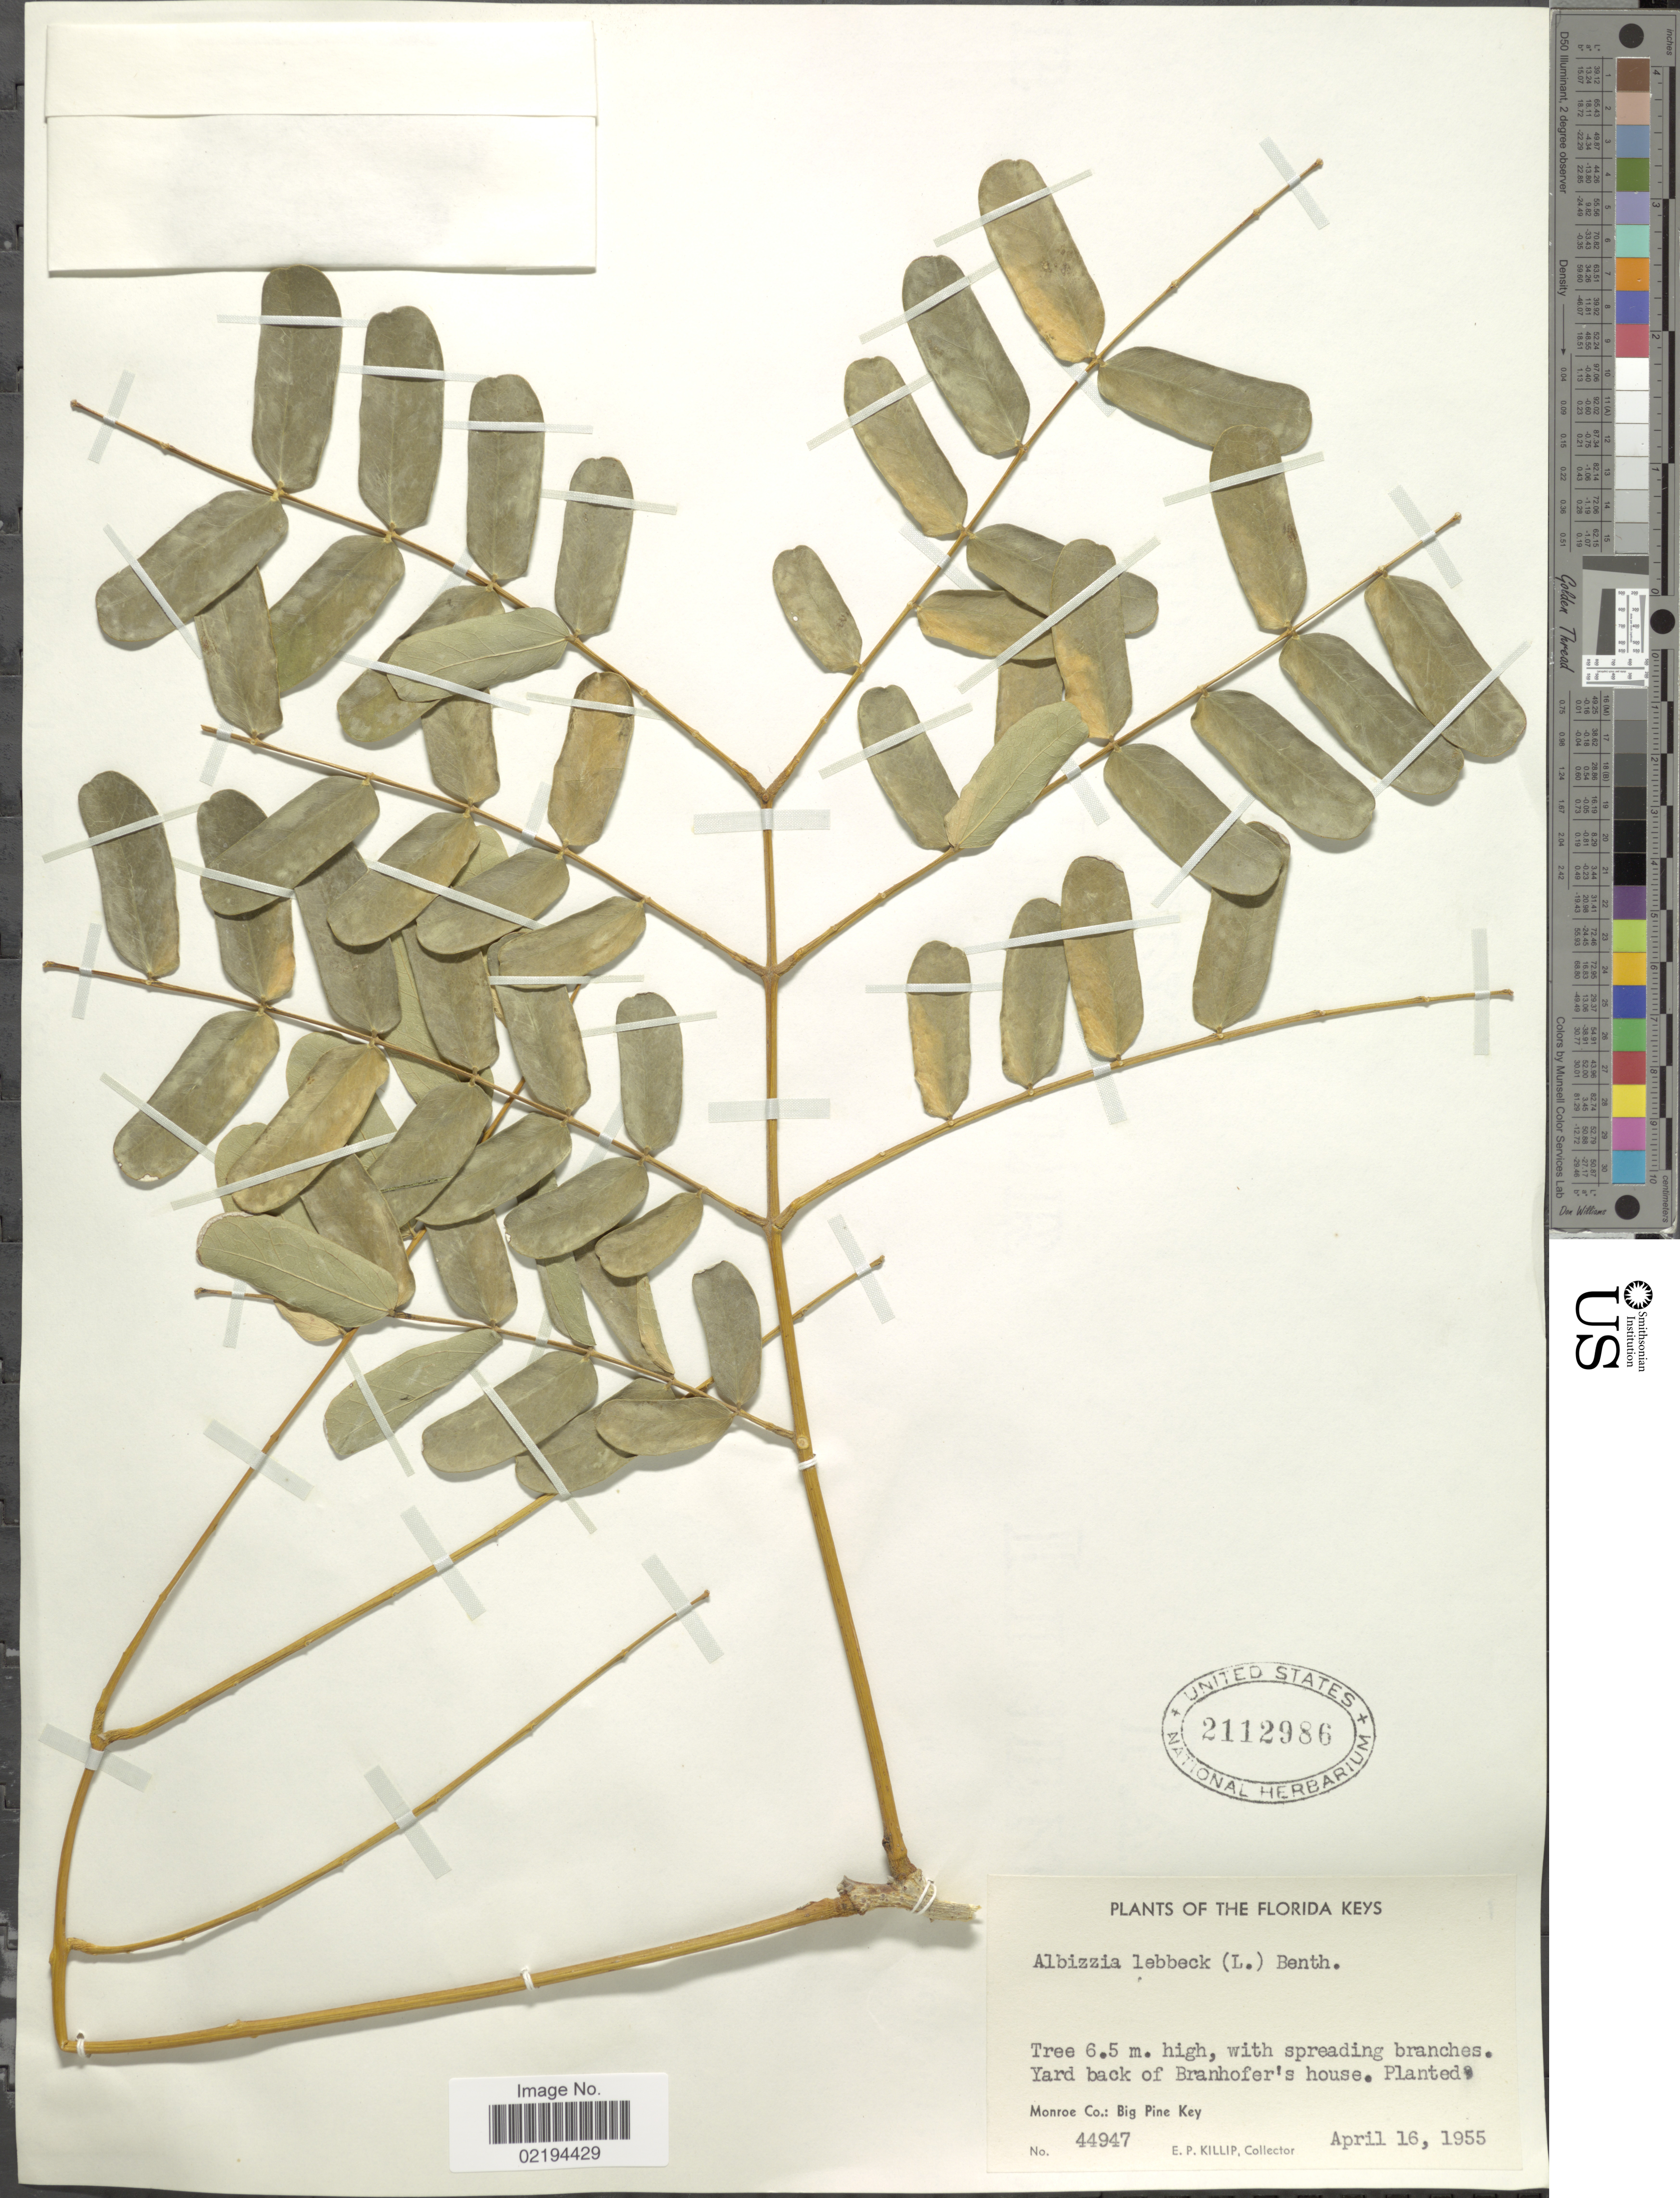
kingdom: Plantae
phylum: Tracheophyta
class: Magnoliopsida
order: Fabales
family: Fabaceae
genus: Albizia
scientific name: Albizia lebbeck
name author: (L.) Benth.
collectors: E. P. Killip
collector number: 44947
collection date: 1955-04-16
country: United States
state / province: Florida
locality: Florida Keys, Yard back of Branhofer;s house, planted, Monroe Co.: Big Pine Key.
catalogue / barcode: US 2112986